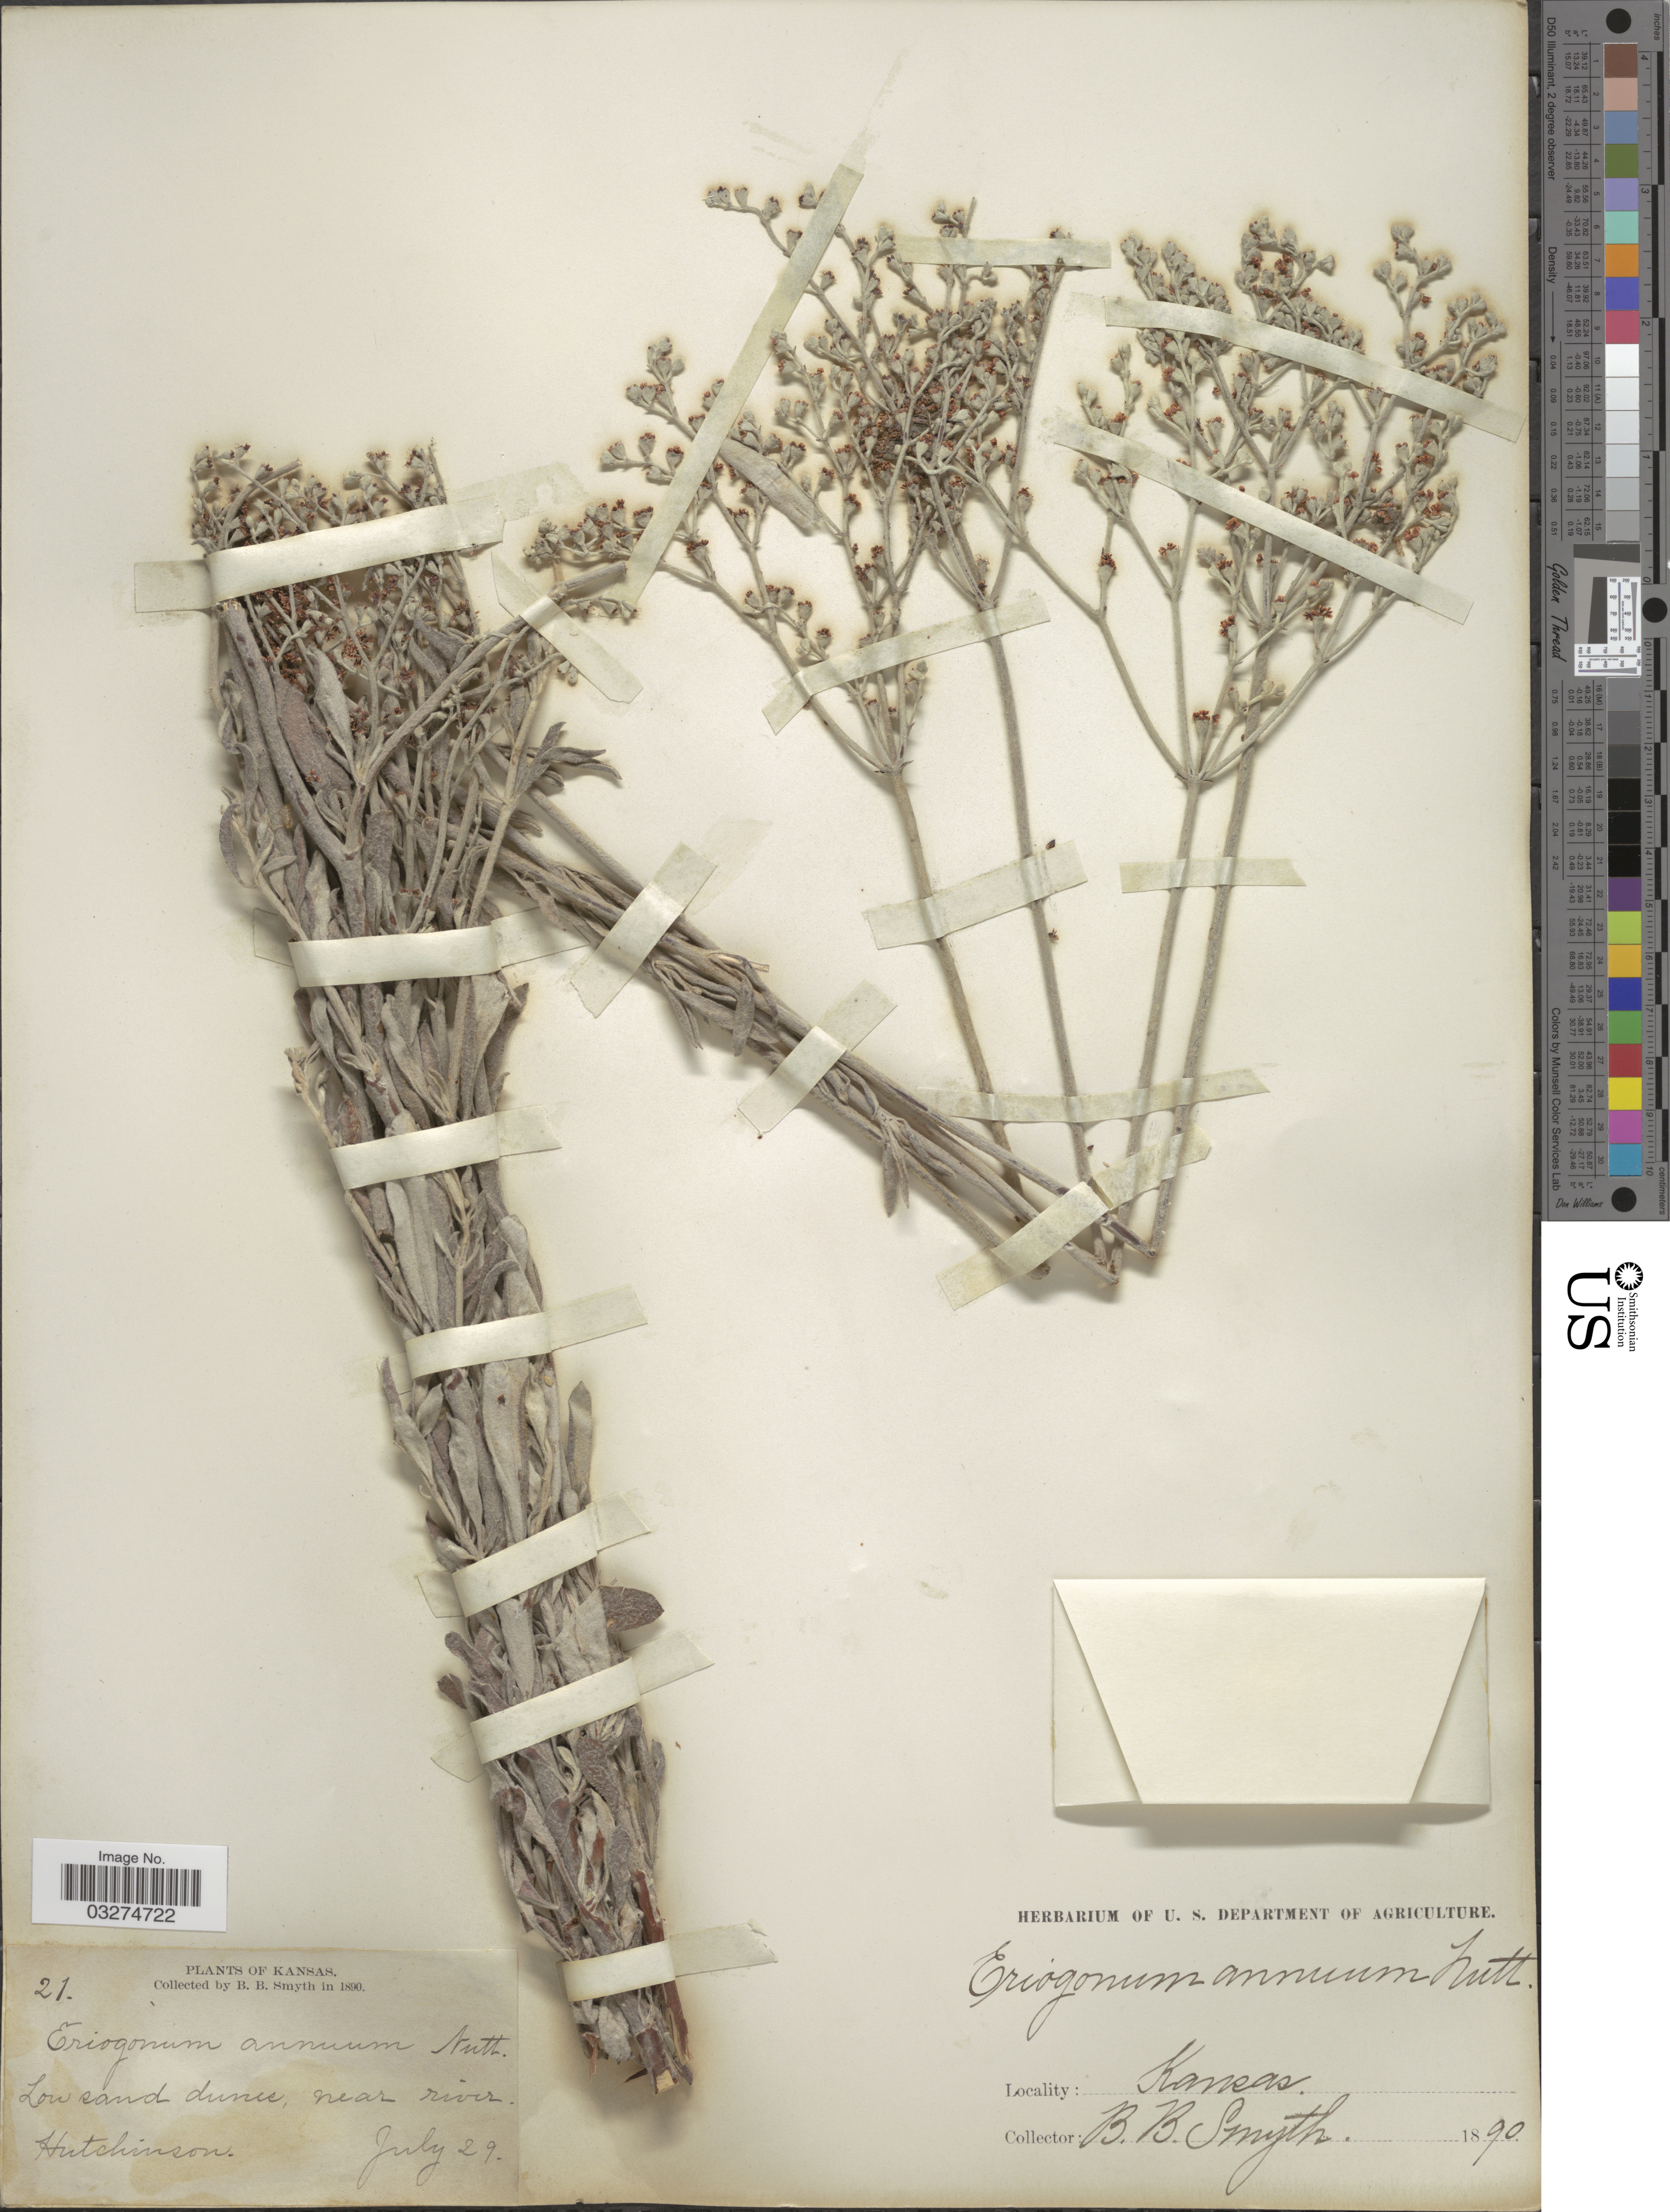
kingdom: Plantae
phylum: Tracheophyta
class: Magnoliopsida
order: Caryophyllales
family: Polygonaceae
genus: Eriogonum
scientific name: Eriogonum annuum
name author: Nutt.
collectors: B. Smyth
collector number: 21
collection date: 1890-07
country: United States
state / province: Kansas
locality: Low sand dunes, near river.